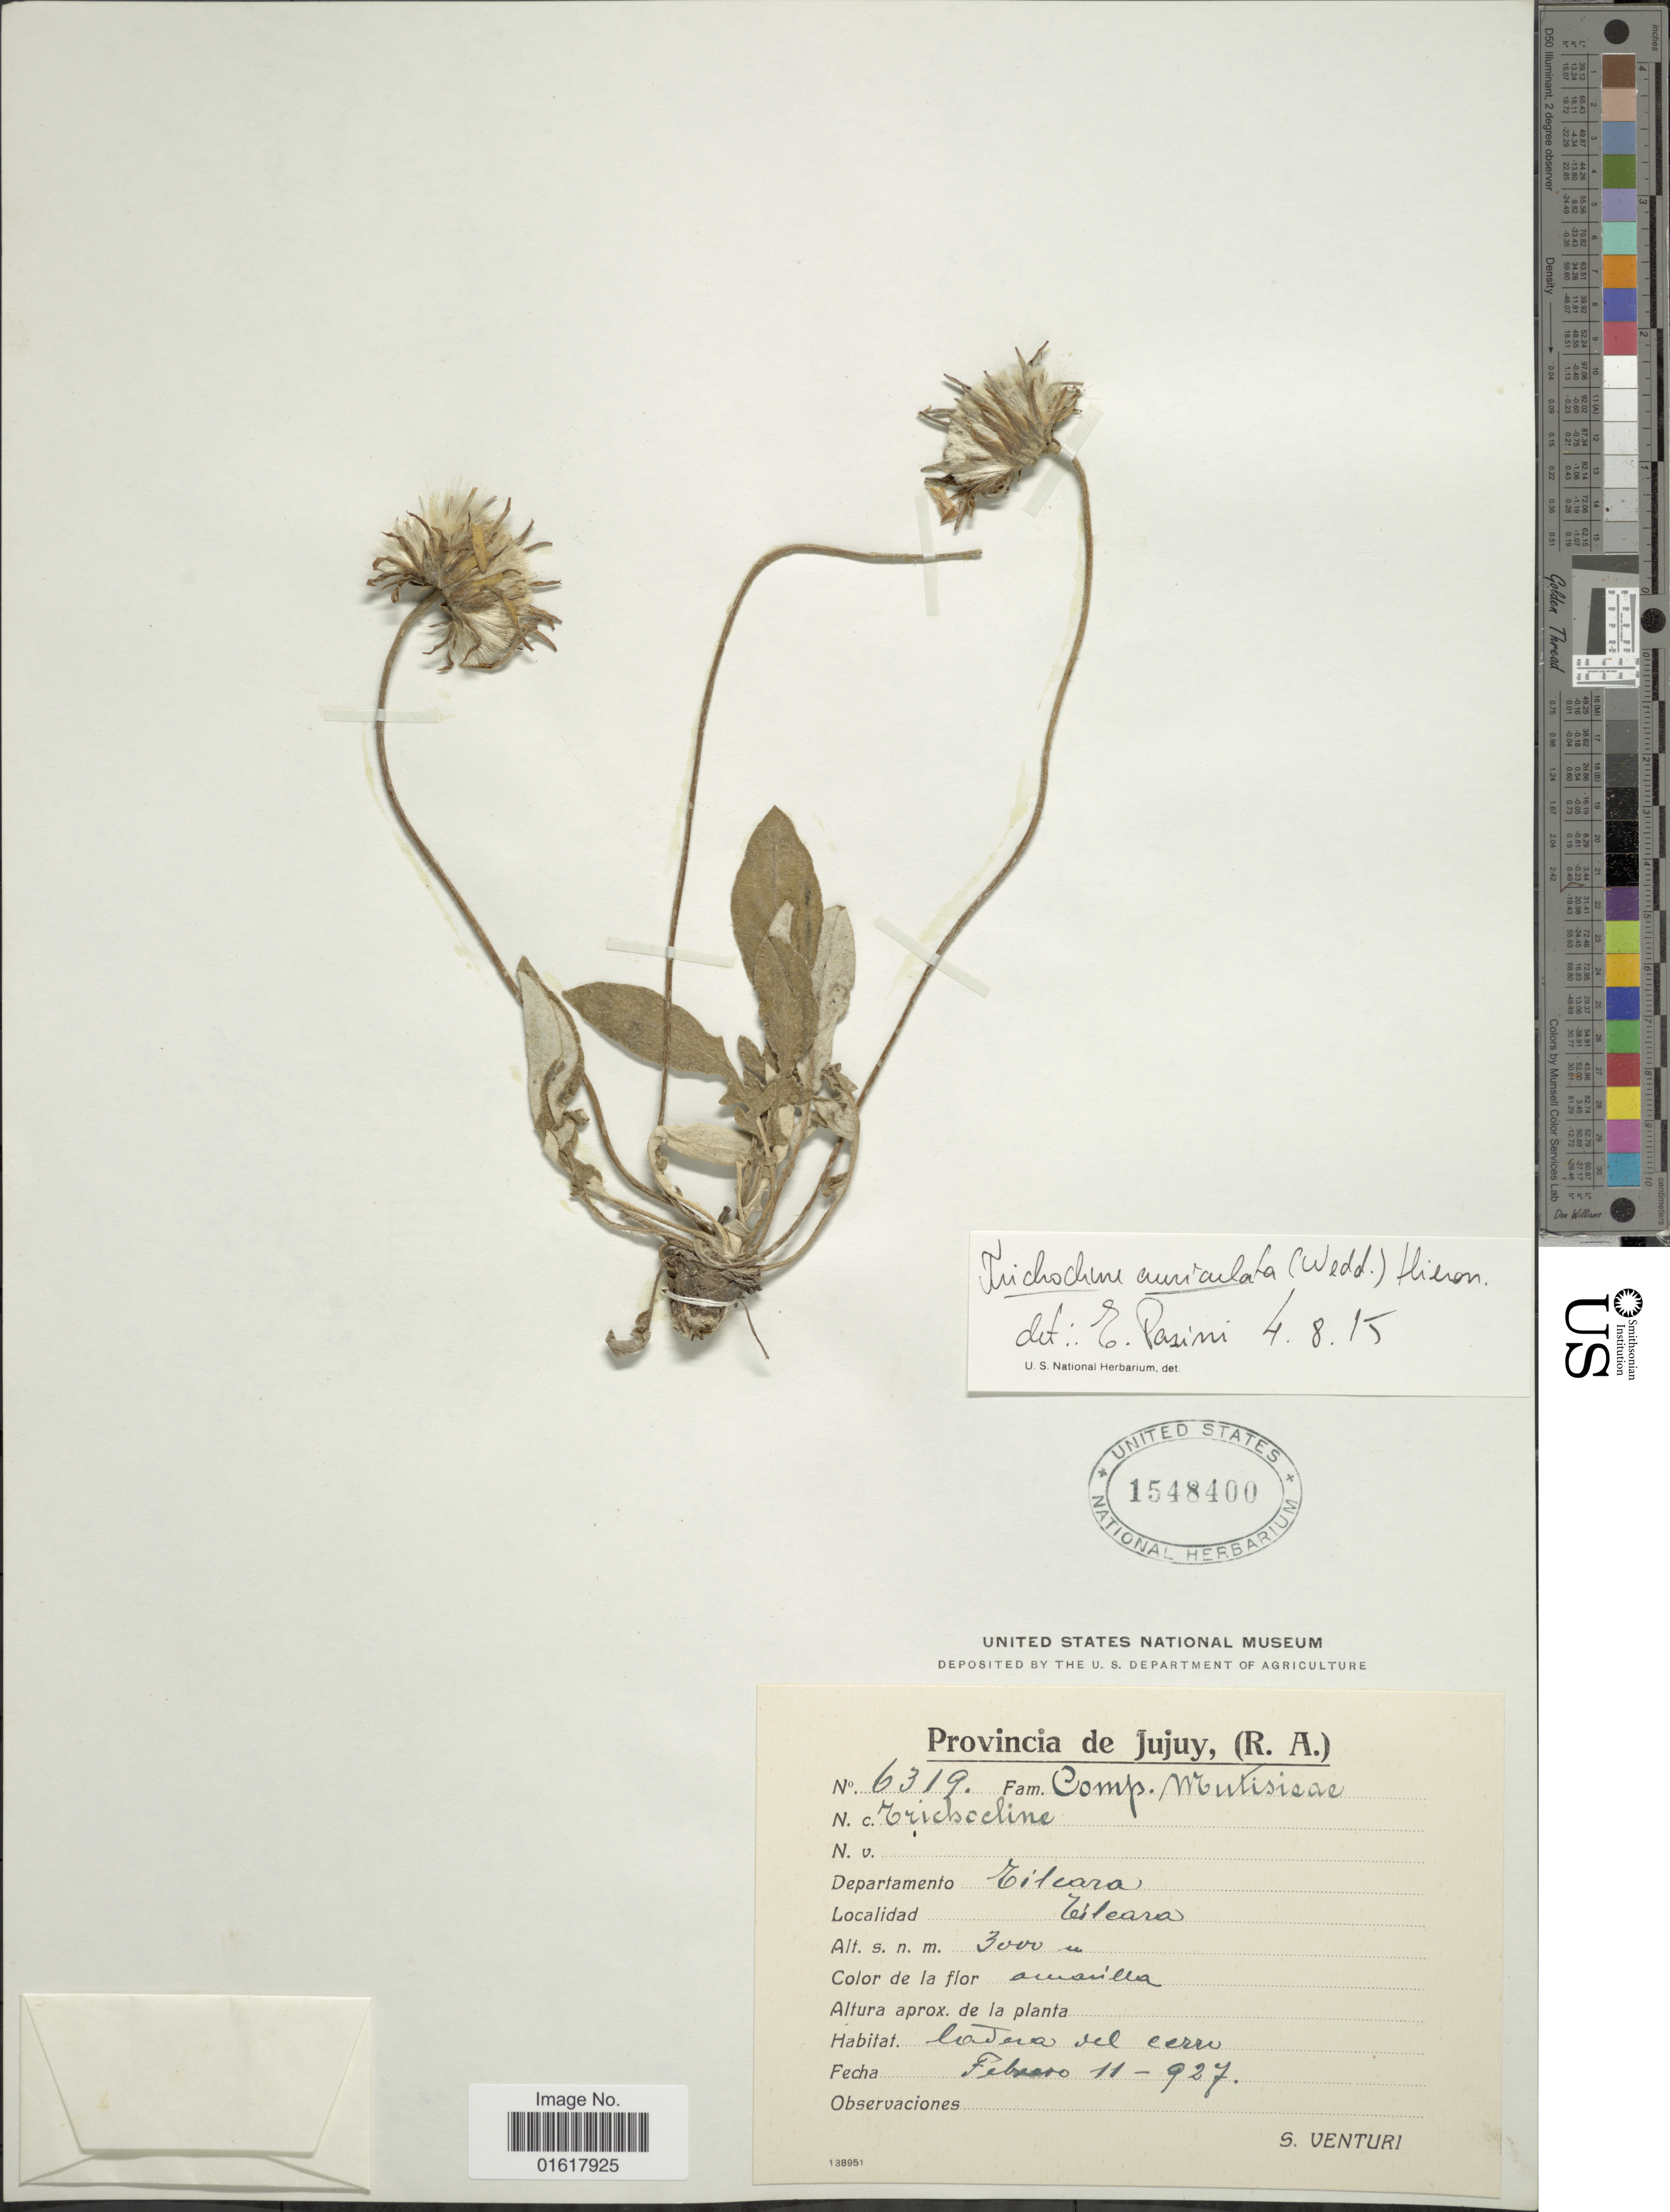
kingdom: Plantae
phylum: Tracheophyta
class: Magnoliopsida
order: Asterales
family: Asteraceae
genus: Trichocline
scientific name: Trichocline auriculata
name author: (Wedd.) Hieron.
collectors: S. Venturi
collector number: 6319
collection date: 1927-02-11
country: Argentina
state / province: Jujuy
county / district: Tilcara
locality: Tilcara.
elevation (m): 3000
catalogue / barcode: US 1548400